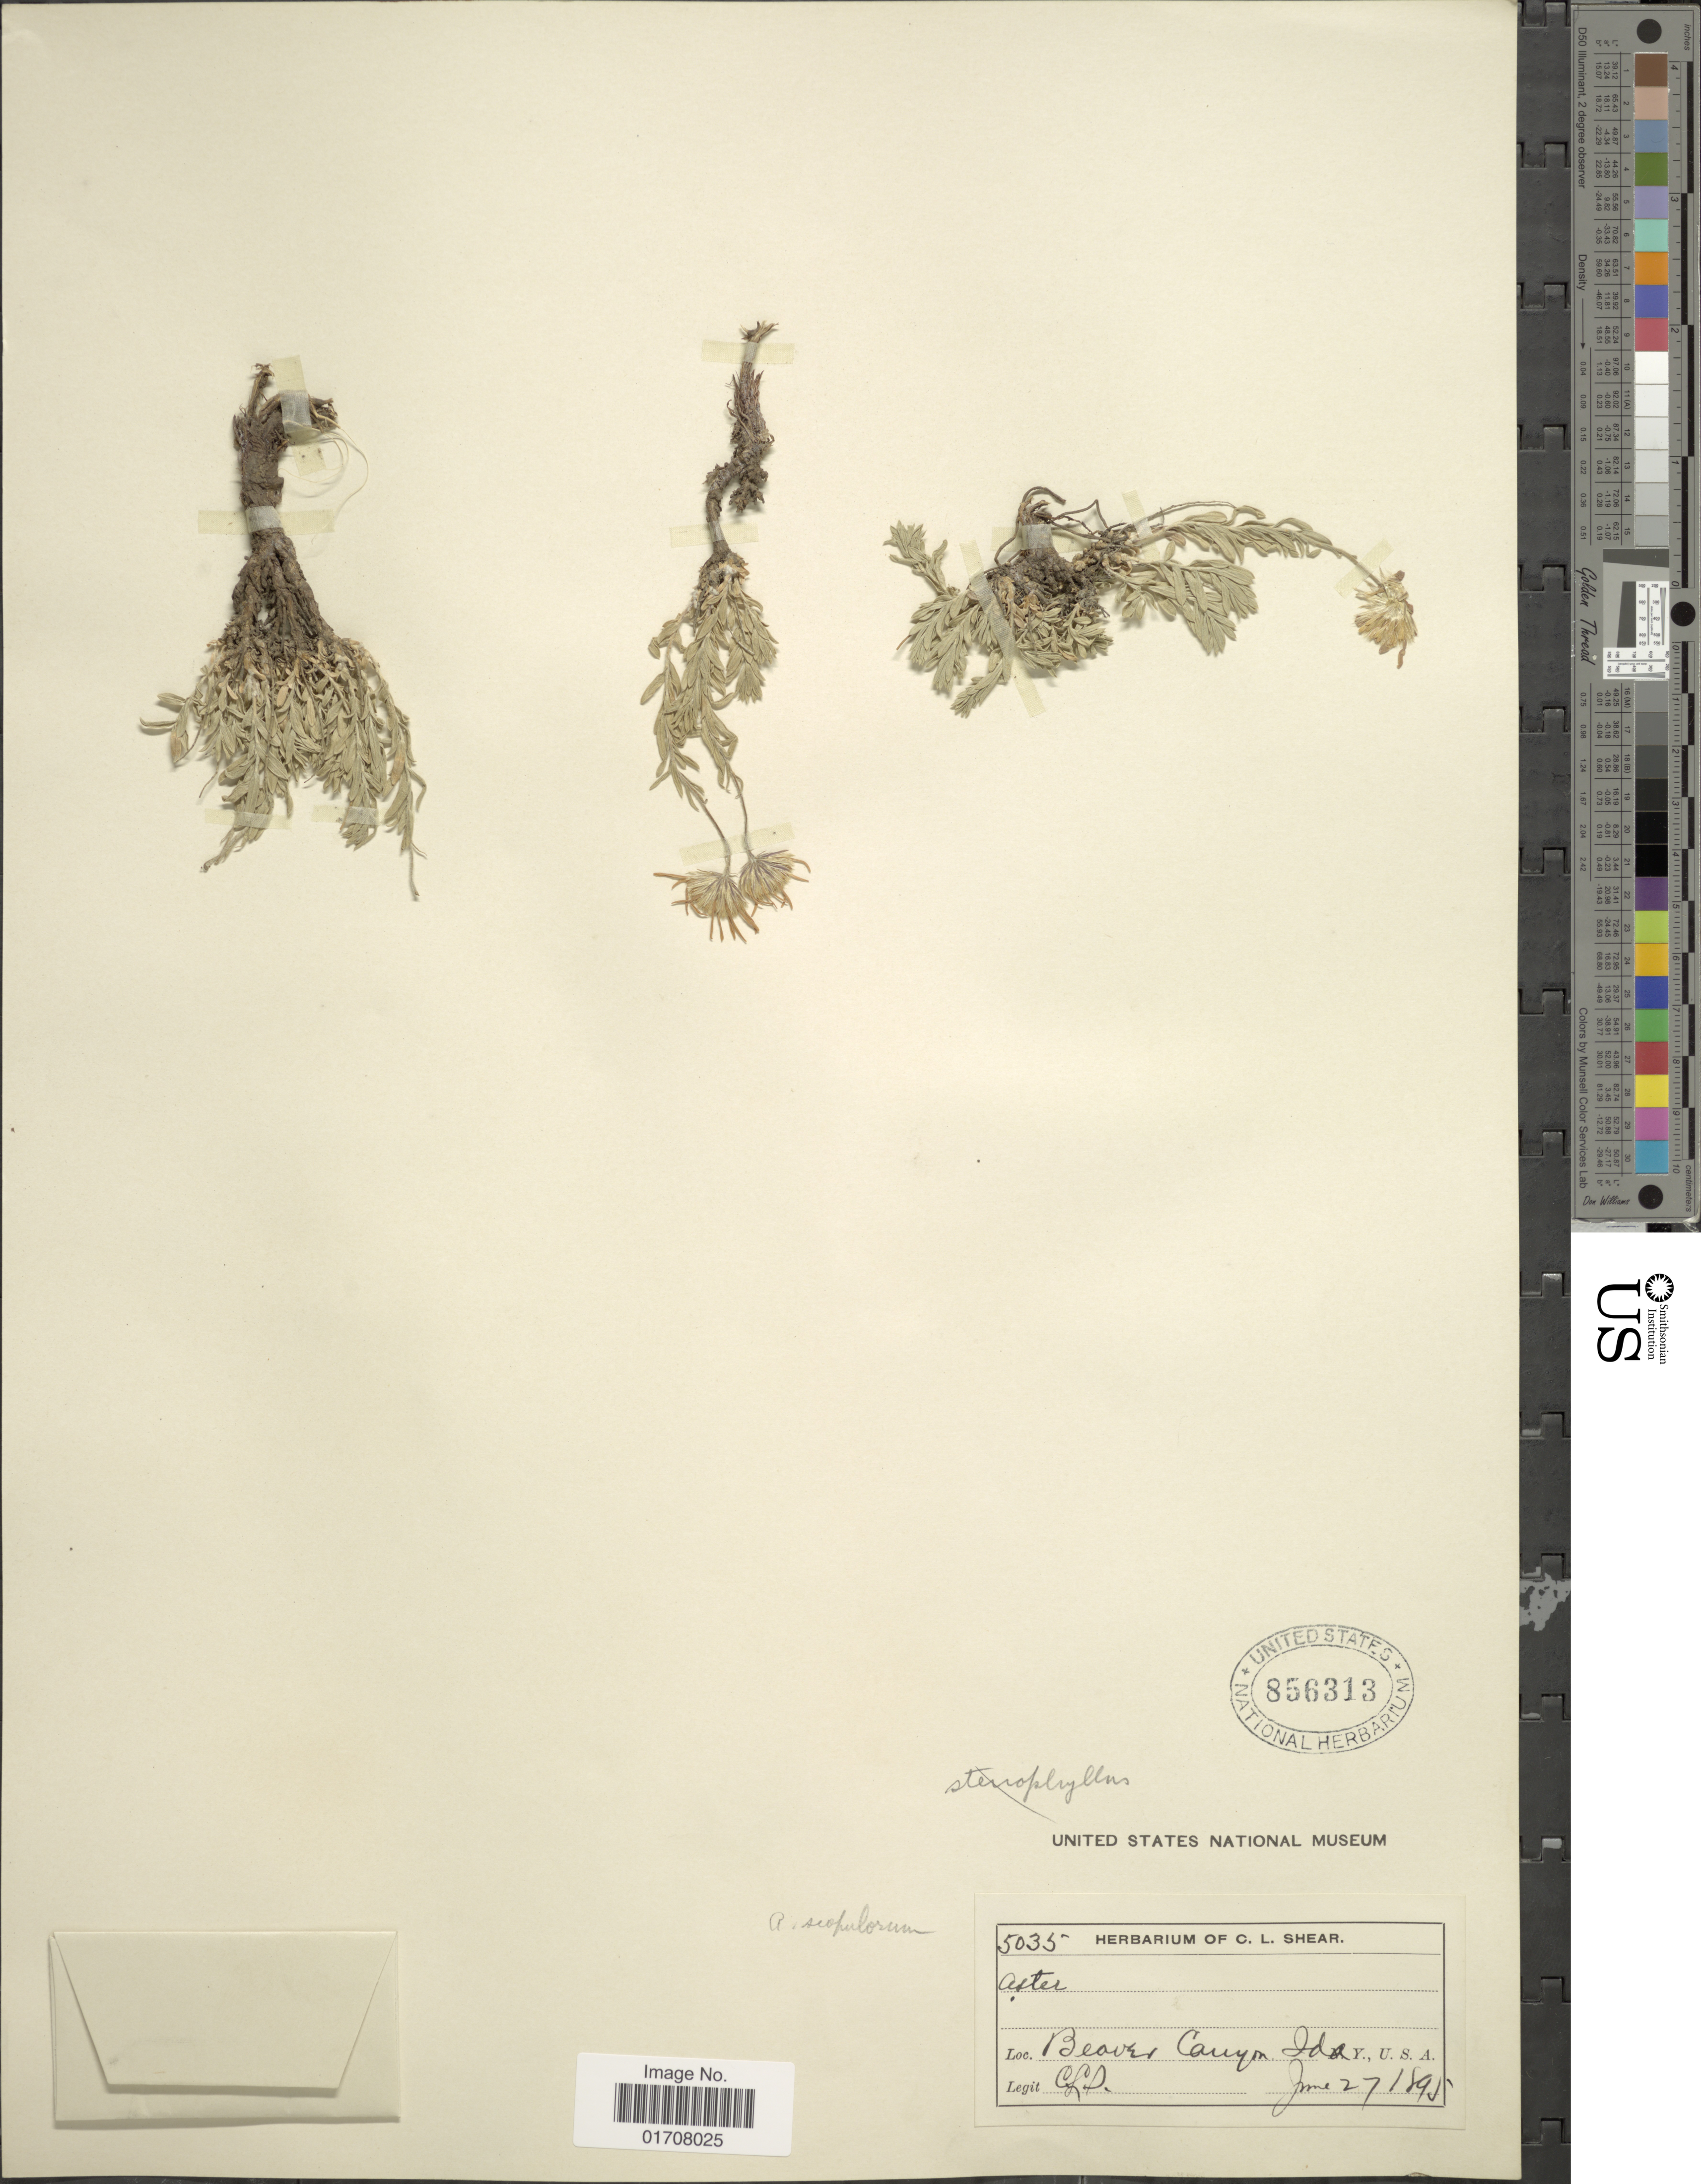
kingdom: Plantae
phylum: Tracheophyta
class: Magnoliopsida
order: Asterales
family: Asteraceae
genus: Ionactis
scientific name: Ionactis alpina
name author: (Nutt.) Greene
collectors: C. L. Shear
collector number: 5035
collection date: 1895-06-27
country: United States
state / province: Idaho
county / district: Nez Perce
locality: Beaver Canyon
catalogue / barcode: US 856313